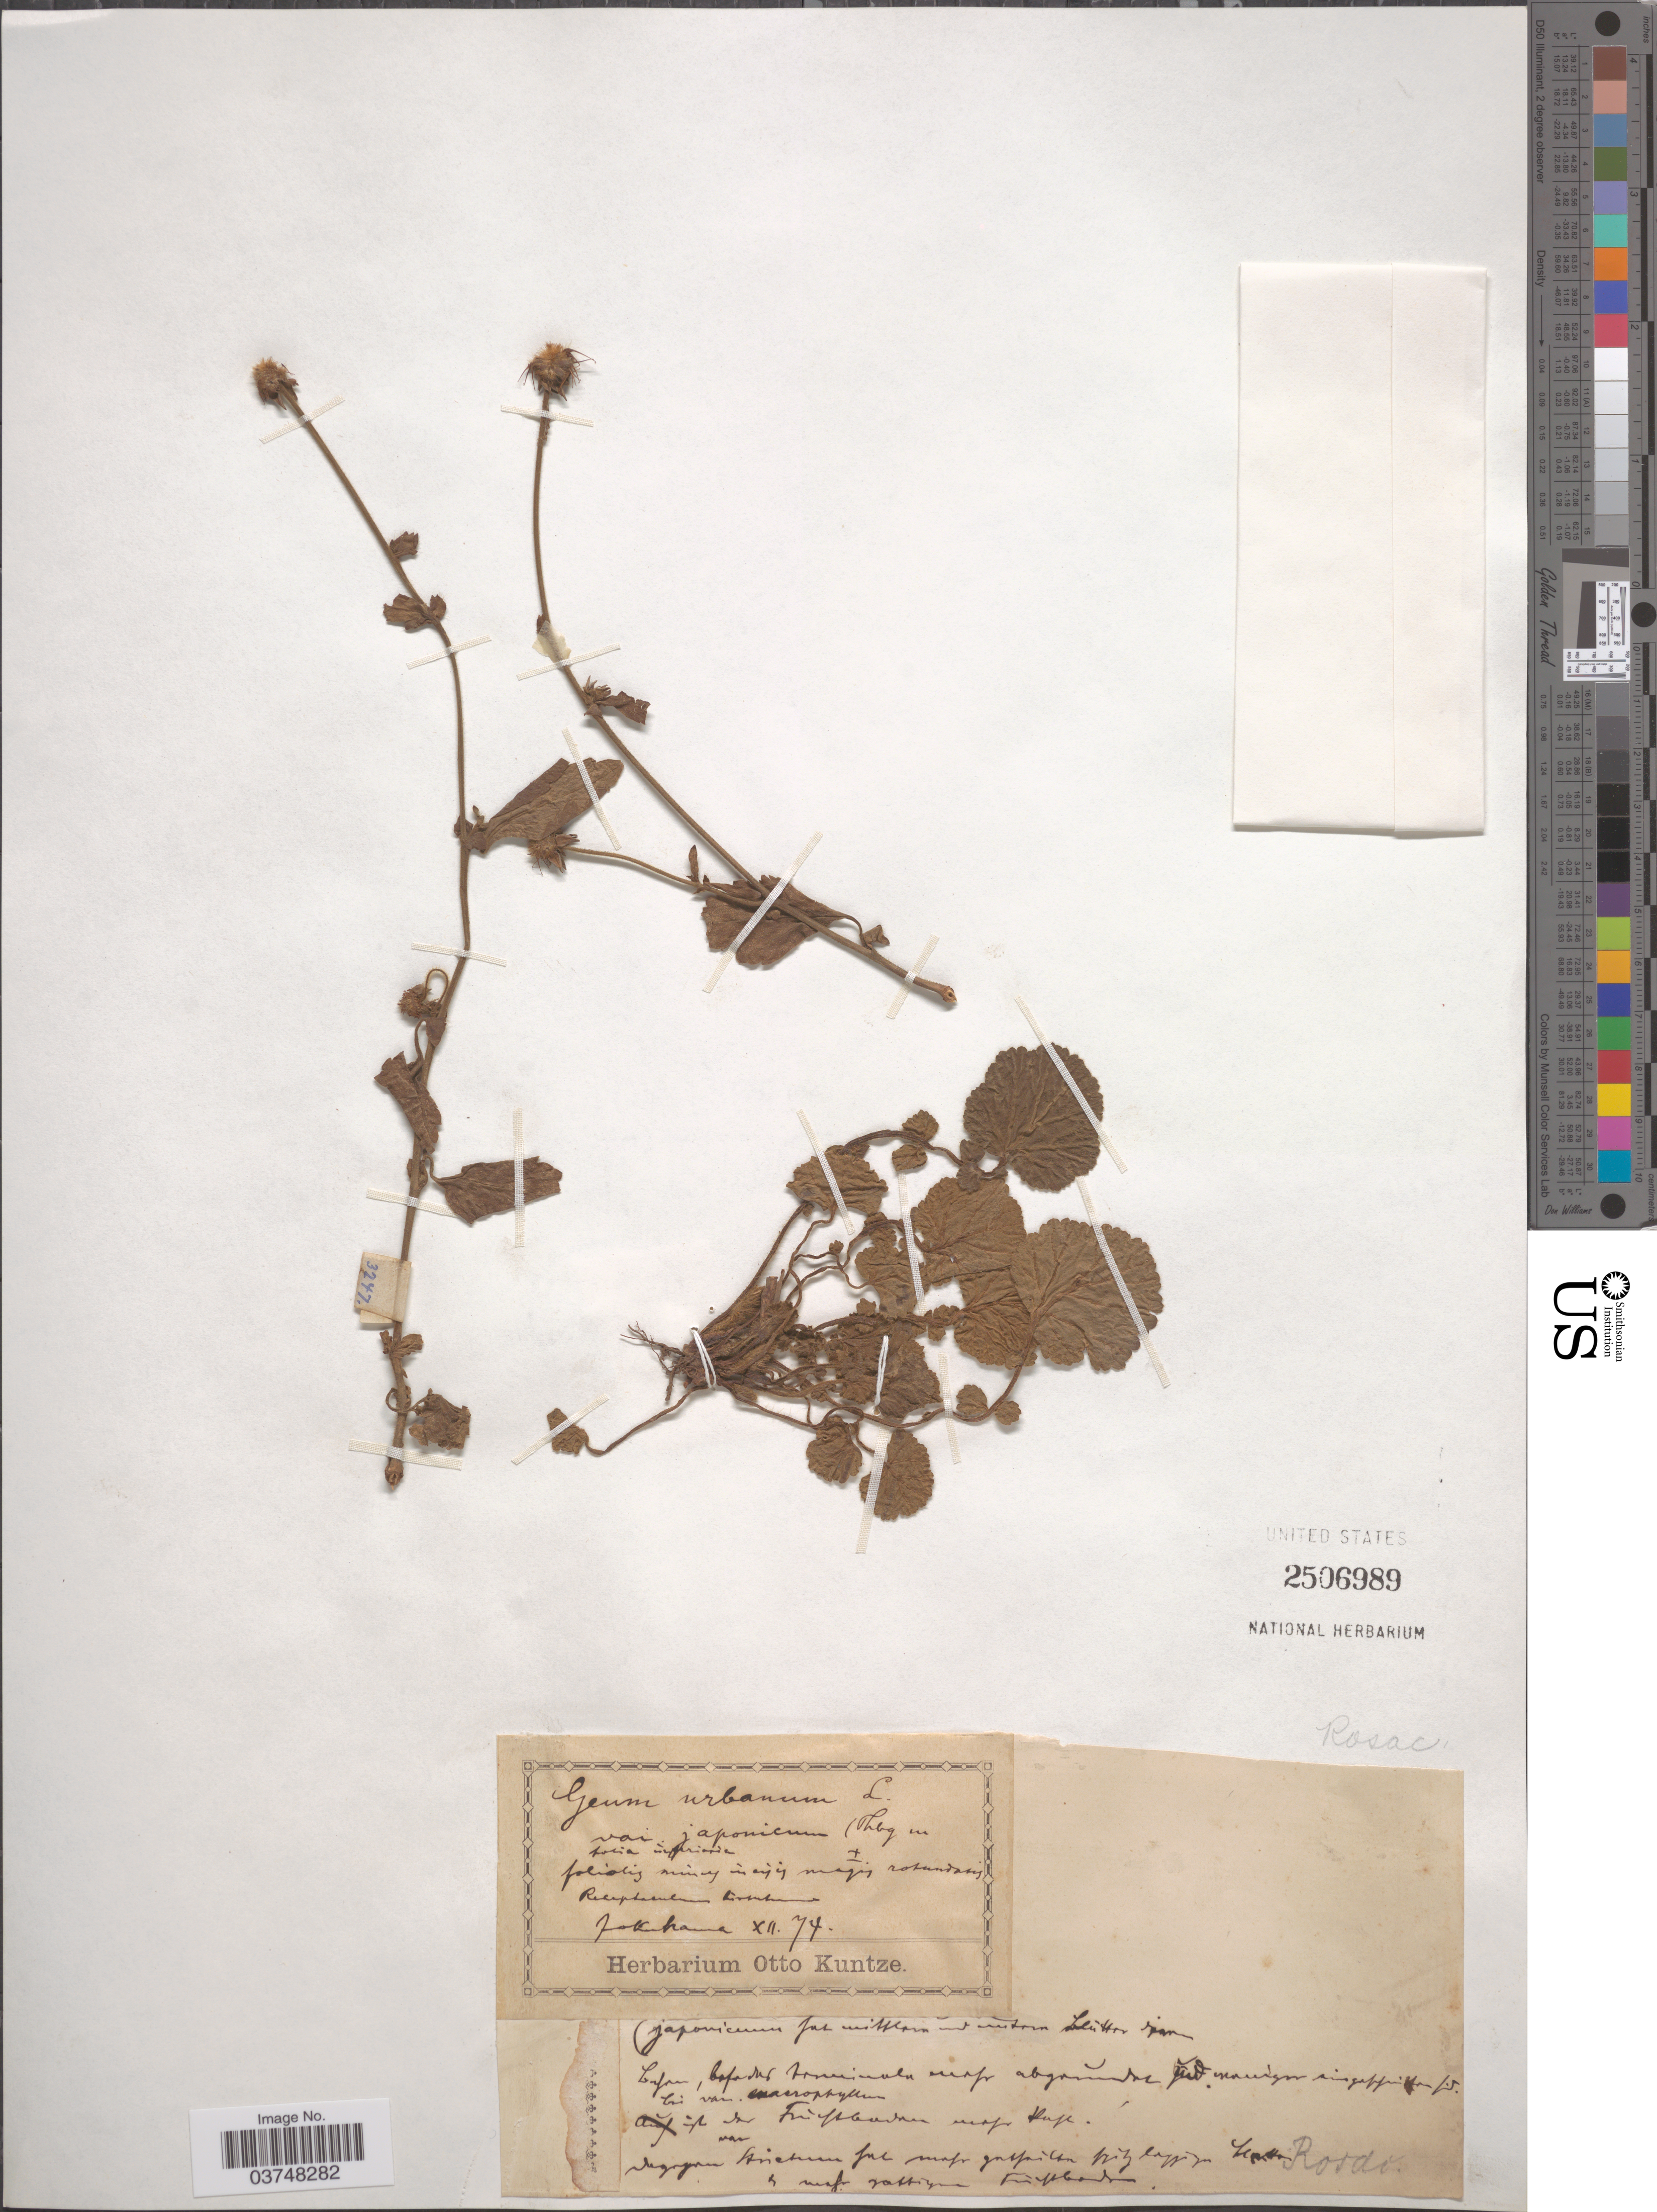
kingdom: Plantae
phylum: Tracheophyta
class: Magnoliopsida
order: Rosales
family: Rosaceae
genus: Geum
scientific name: Geum urbanum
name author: L.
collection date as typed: Transcribed d/m/y: /12/74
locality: [illegible text].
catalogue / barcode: US 2506989